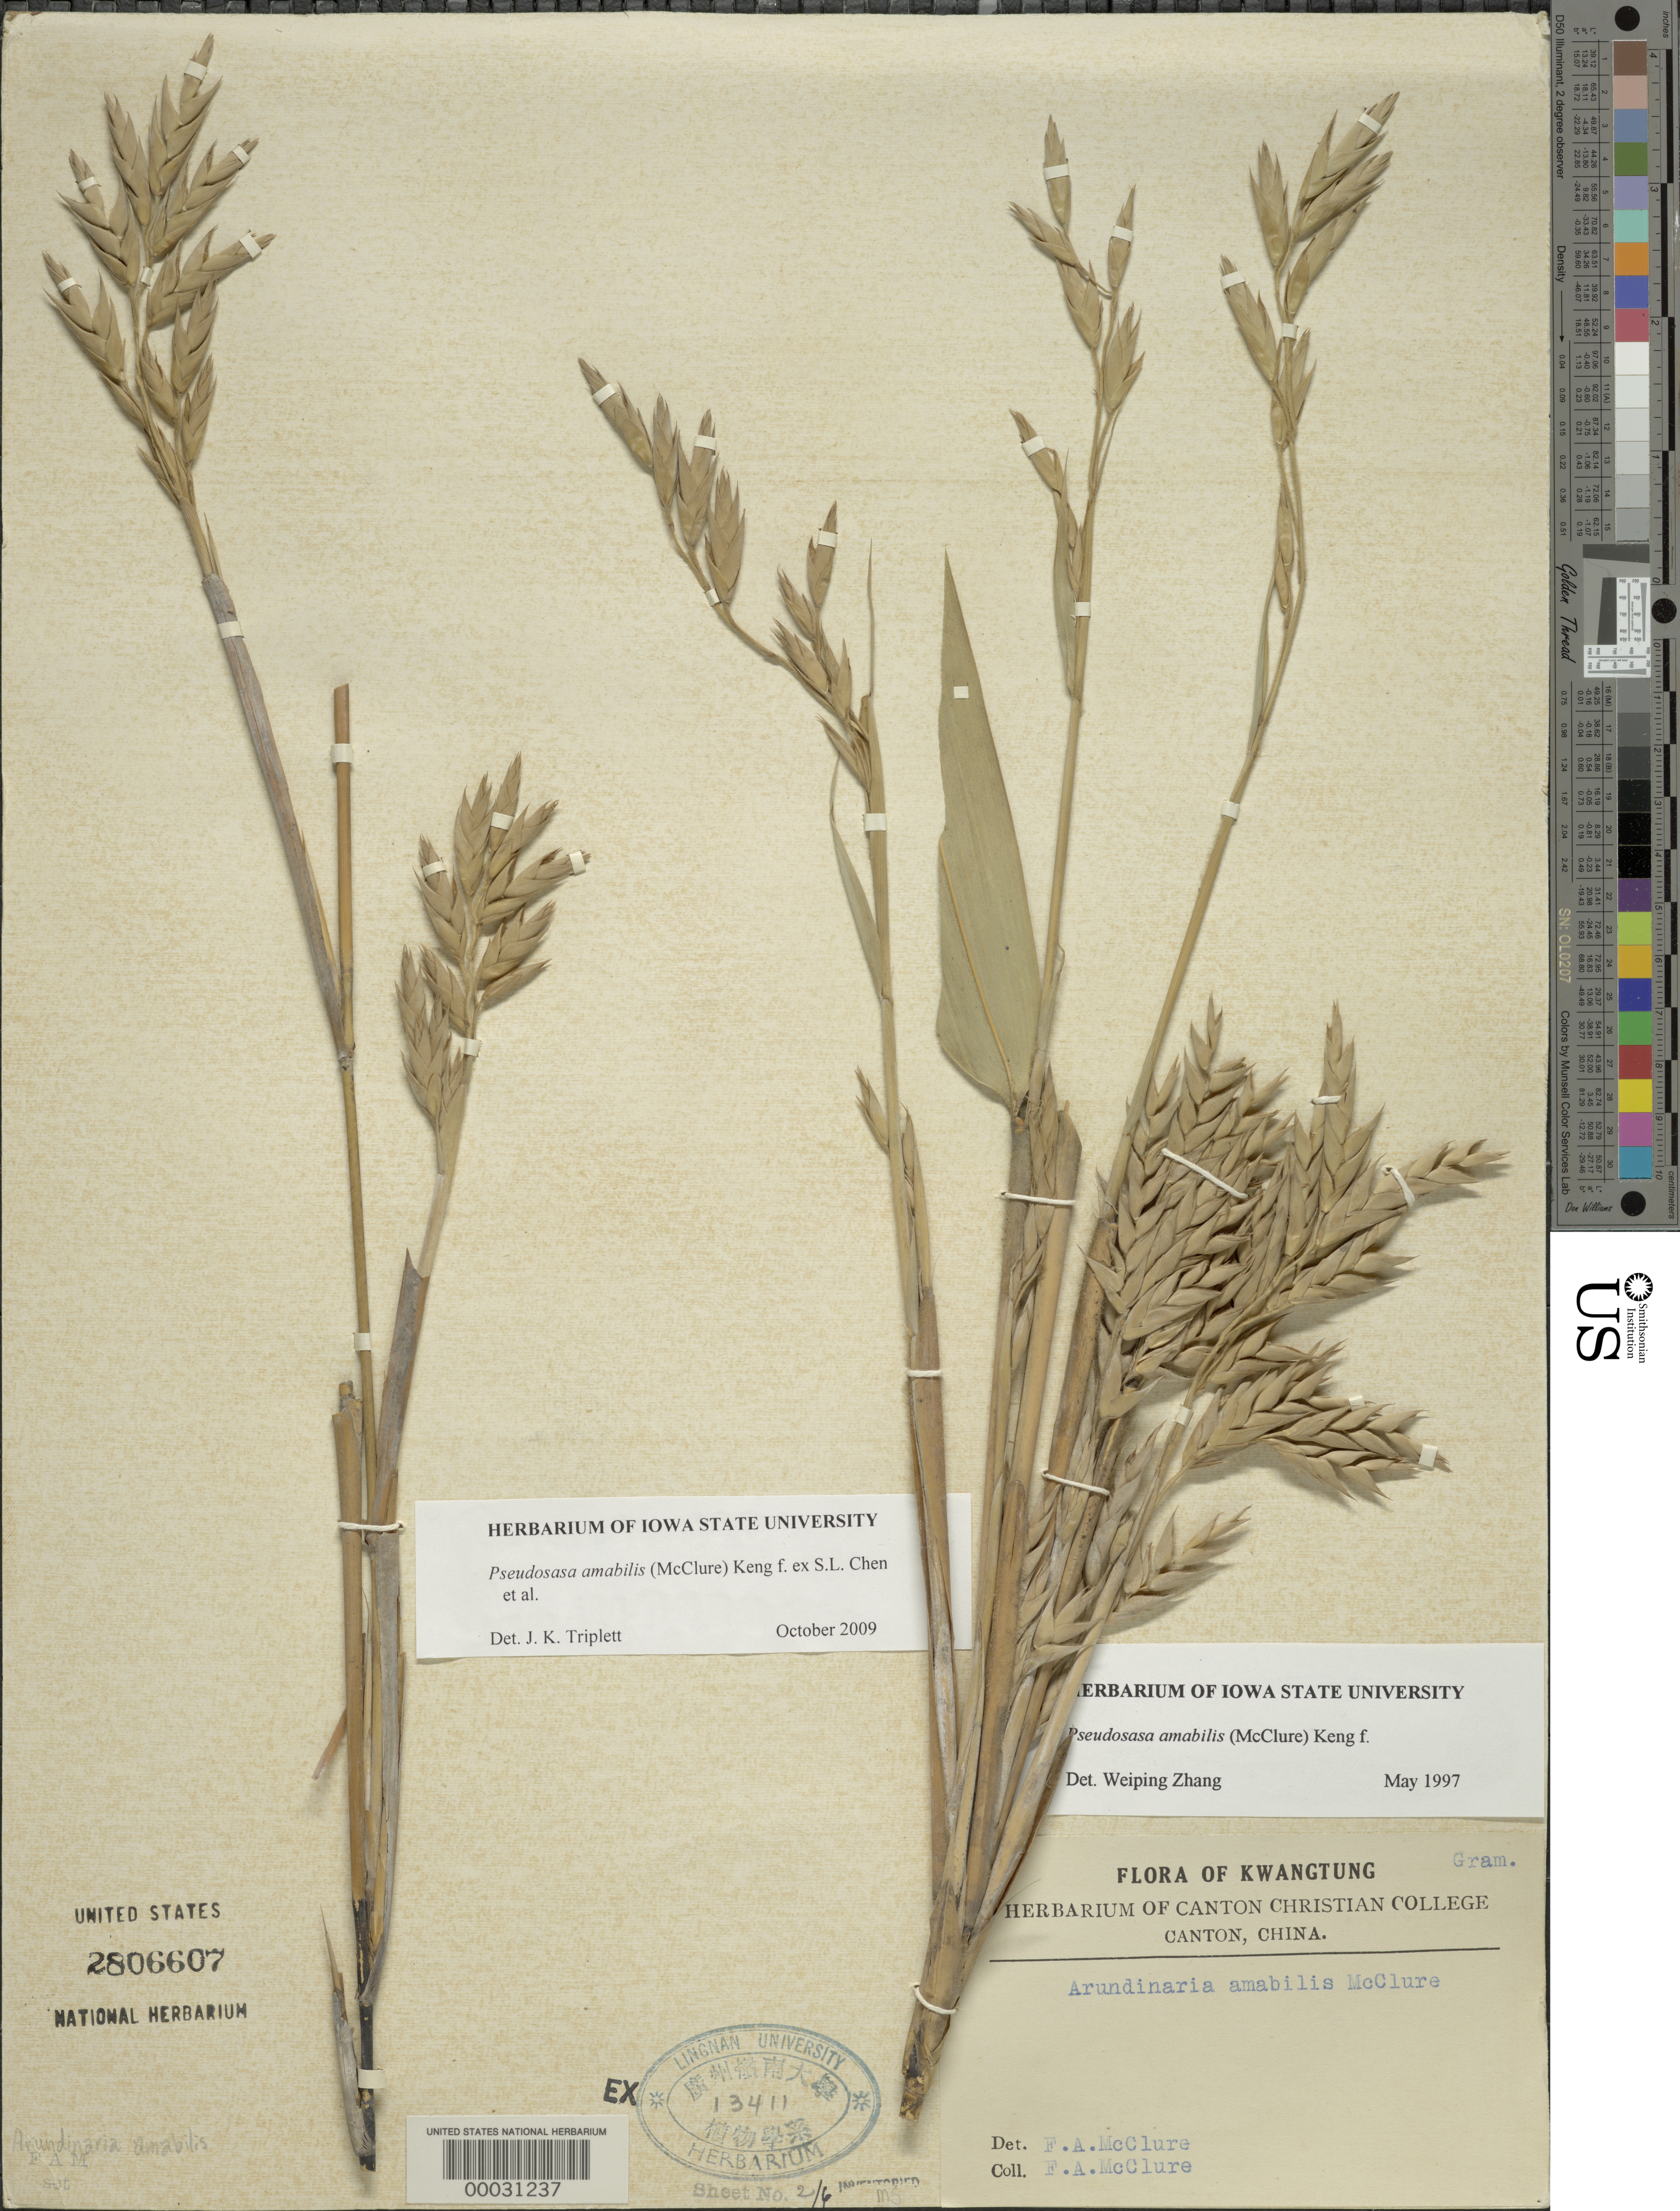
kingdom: Plantae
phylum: Tracheophyta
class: Liliopsida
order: Poales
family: Poaceae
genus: Pseudosasa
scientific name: Pseudosasa amabilis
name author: (McClure) Keng f.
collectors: F. A. McClure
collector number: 1587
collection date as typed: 28 Apr 1925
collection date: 1925-04-28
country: China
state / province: Guangdong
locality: Kwangai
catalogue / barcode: US 2806607